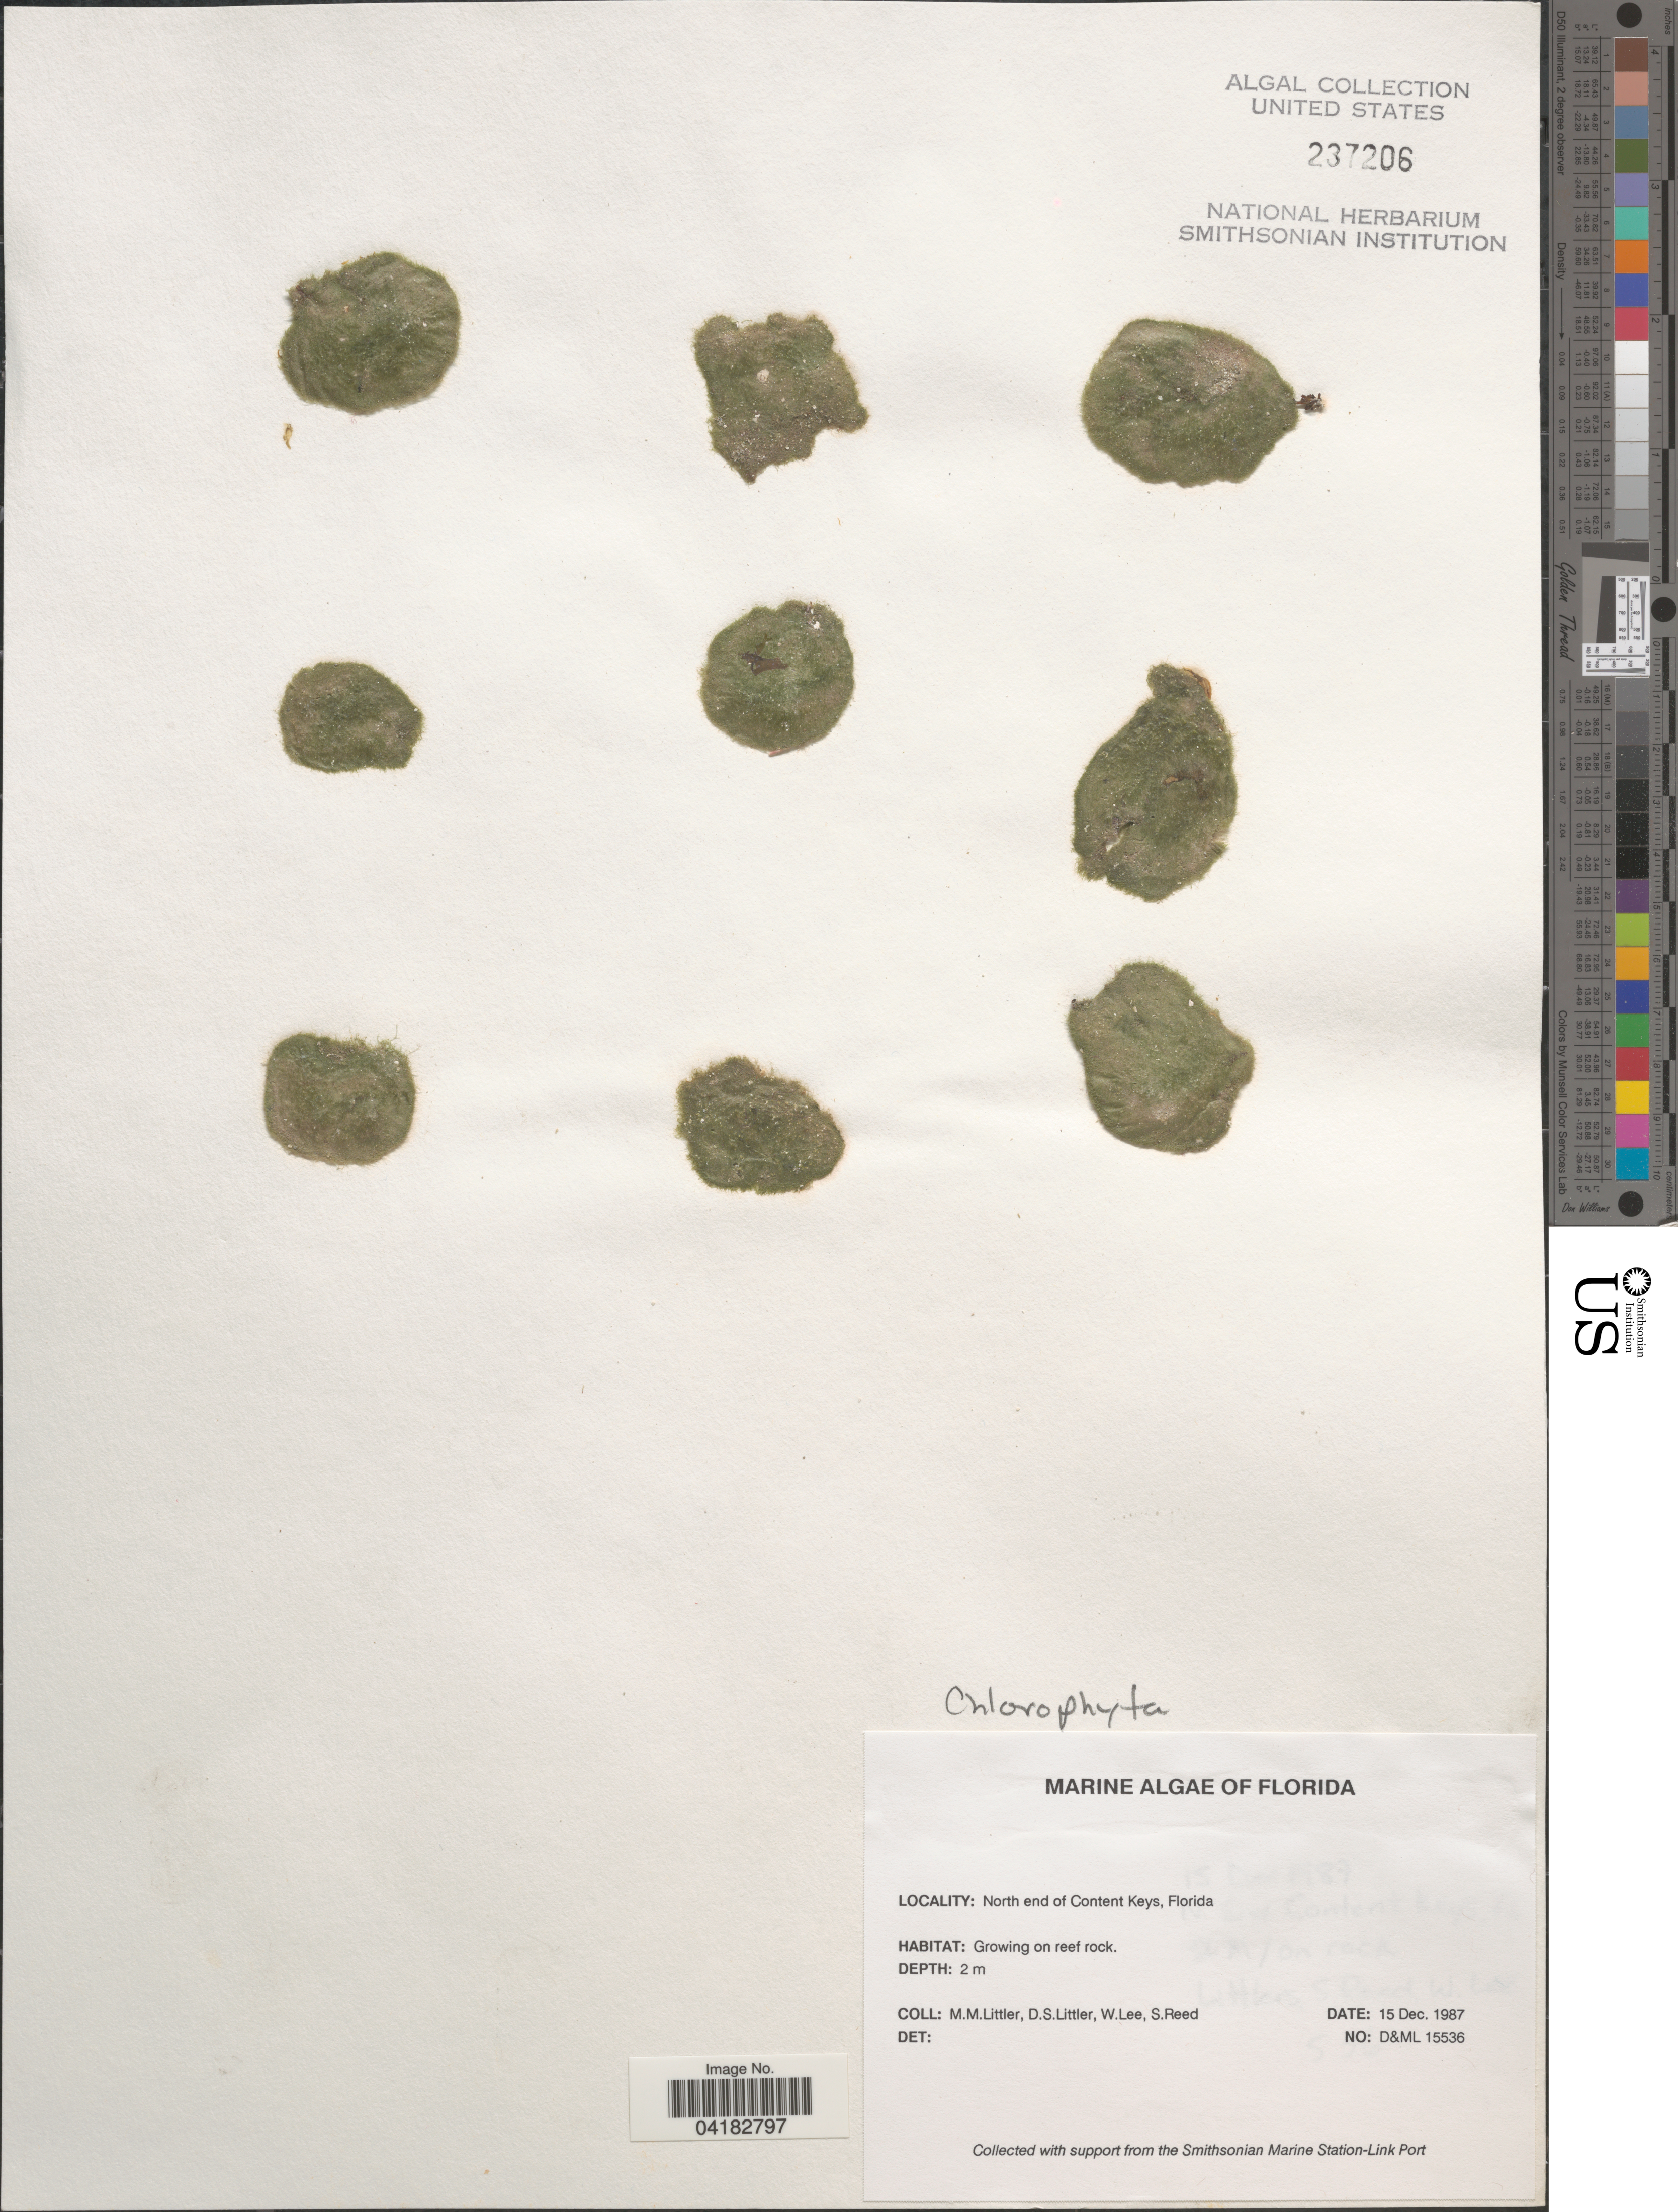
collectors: D. S. Littler, W. Lee & S. Reed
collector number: D&ML15536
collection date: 1987-12-15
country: United States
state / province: Florida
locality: North end of Content Keys.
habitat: Growing on reef rock.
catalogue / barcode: US 237206